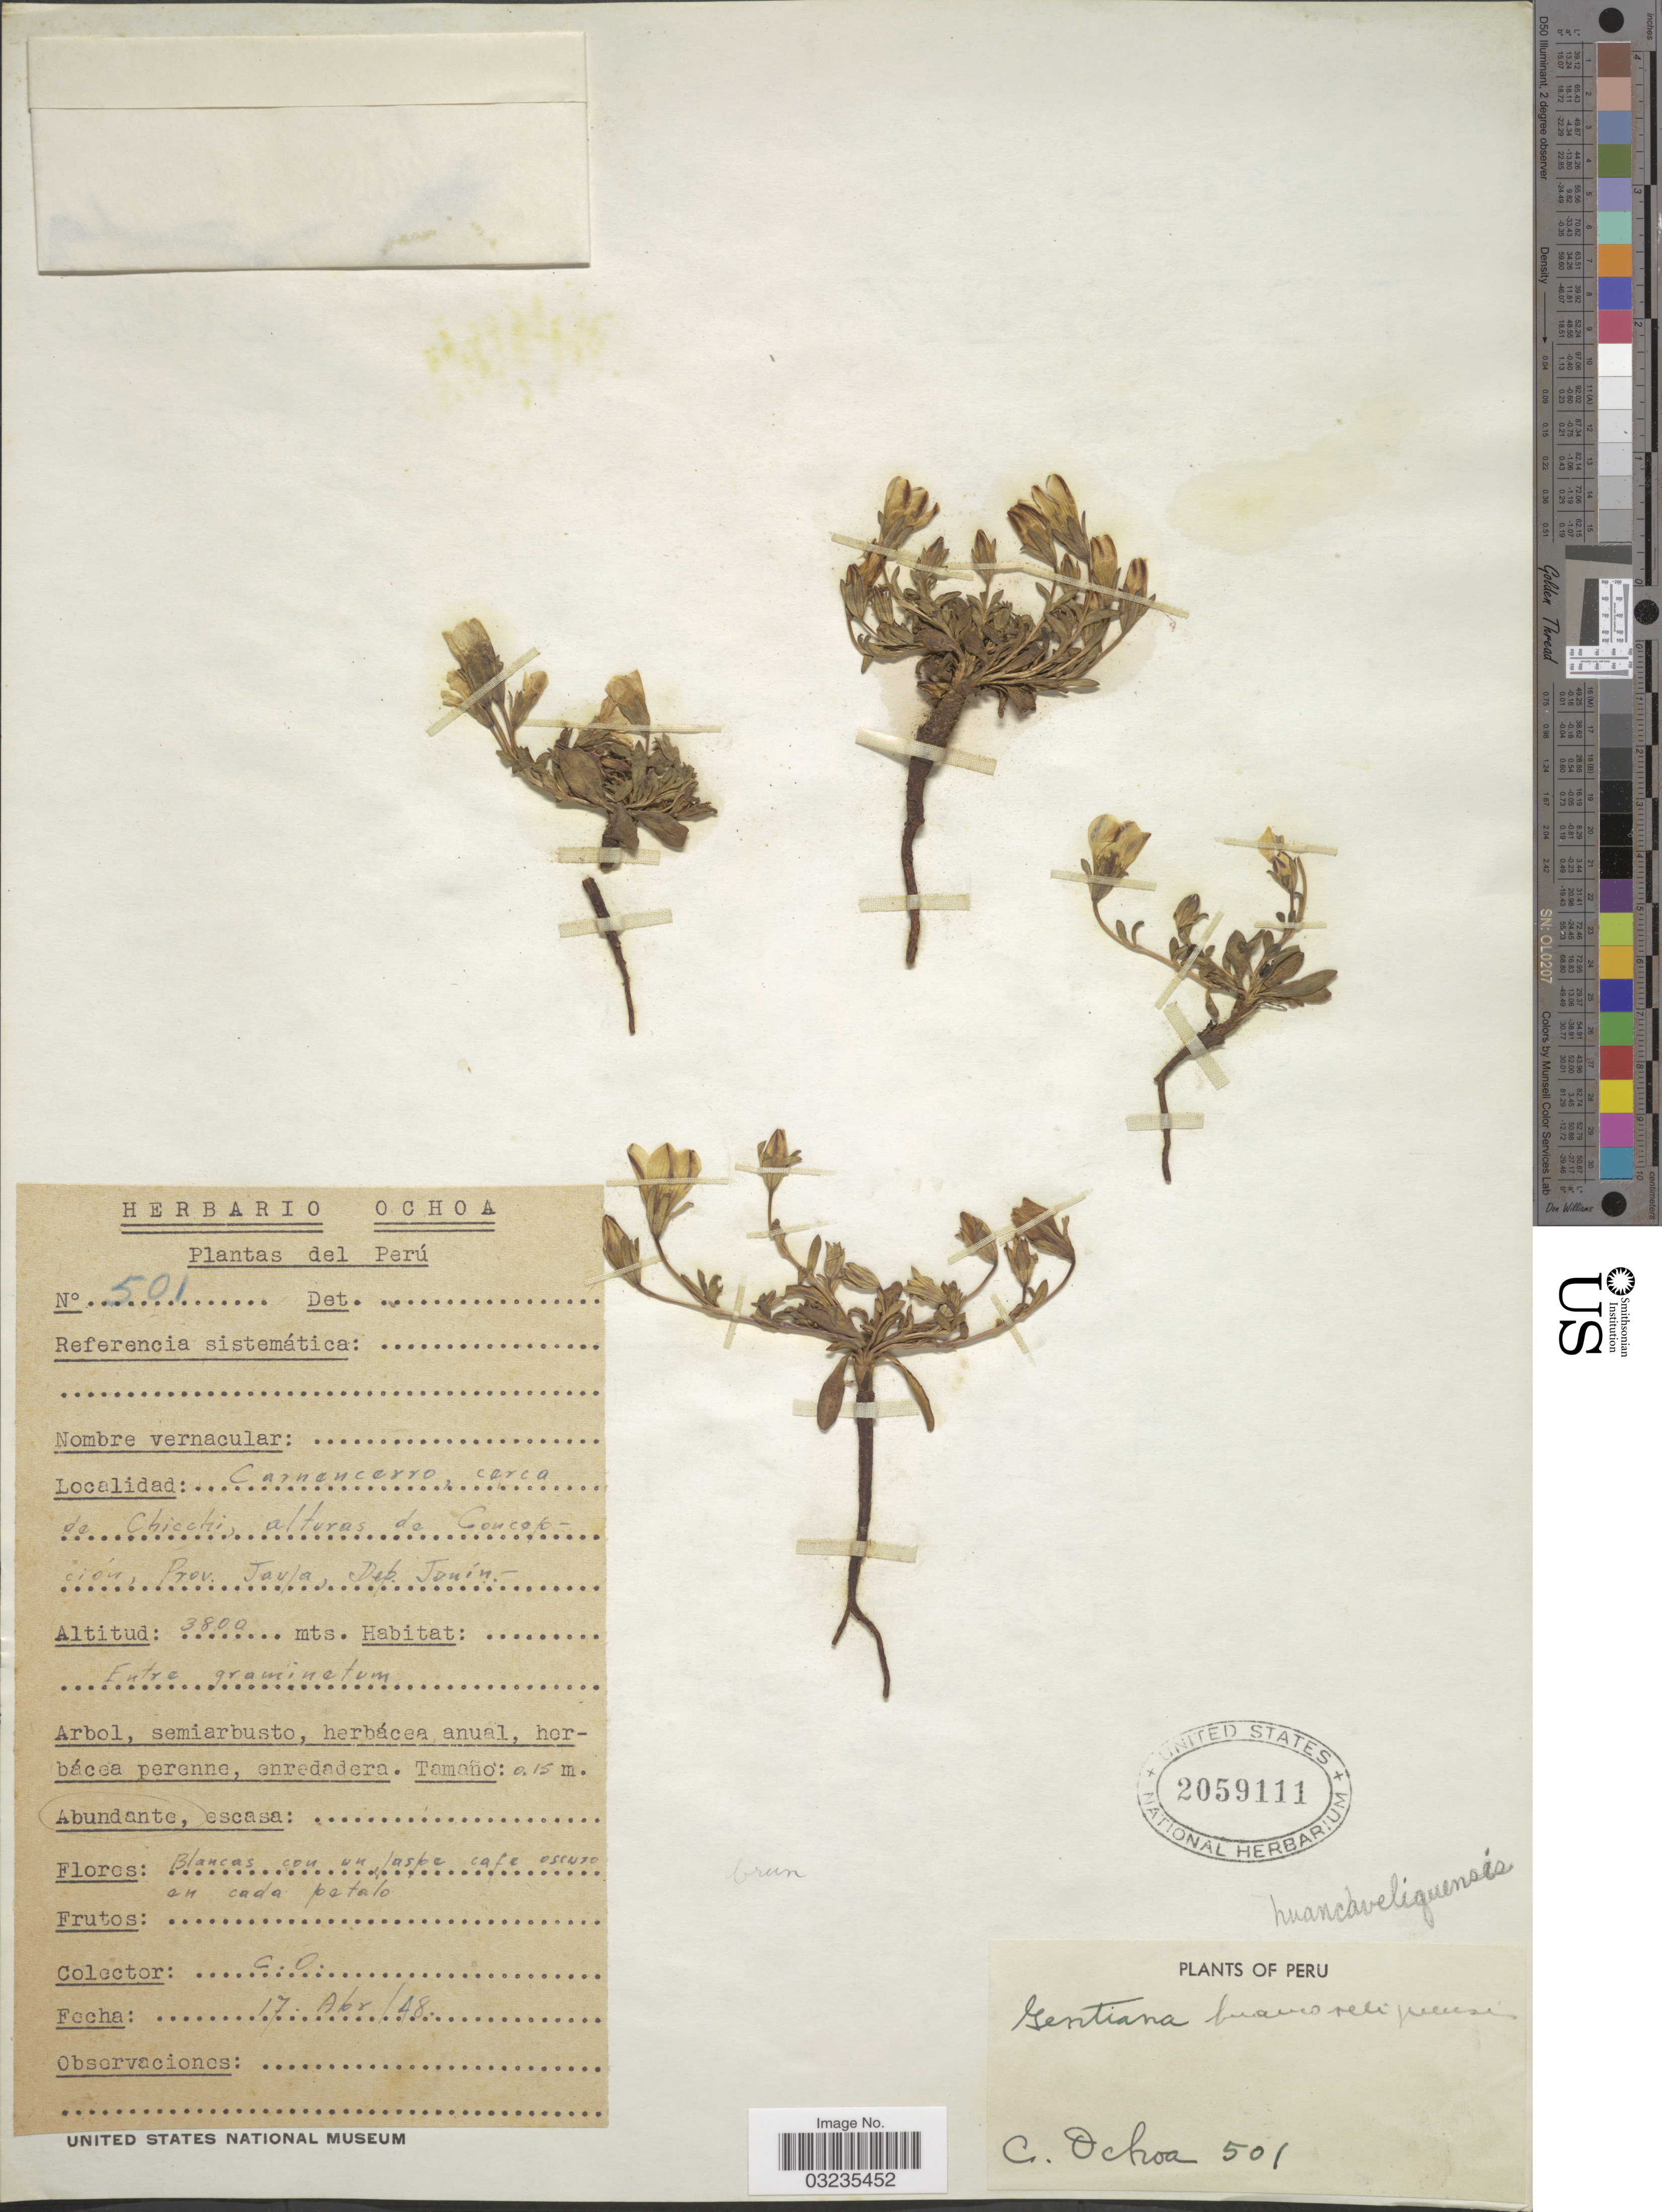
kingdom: Plantae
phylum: Tracheophyta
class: Magnoliopsida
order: Gentianales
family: Gentianaceae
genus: Gentiana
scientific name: Gentiana huancaveliquensis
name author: Fabris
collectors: C. Ochoa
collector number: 501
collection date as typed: Transcribed d/m/y: 17/4/48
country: Peru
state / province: Junín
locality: Carnencerro cerca de Chicchi, alturas de Concepción, Prov. Jauja, Dep. Junín.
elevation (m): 3800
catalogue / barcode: US 2059111